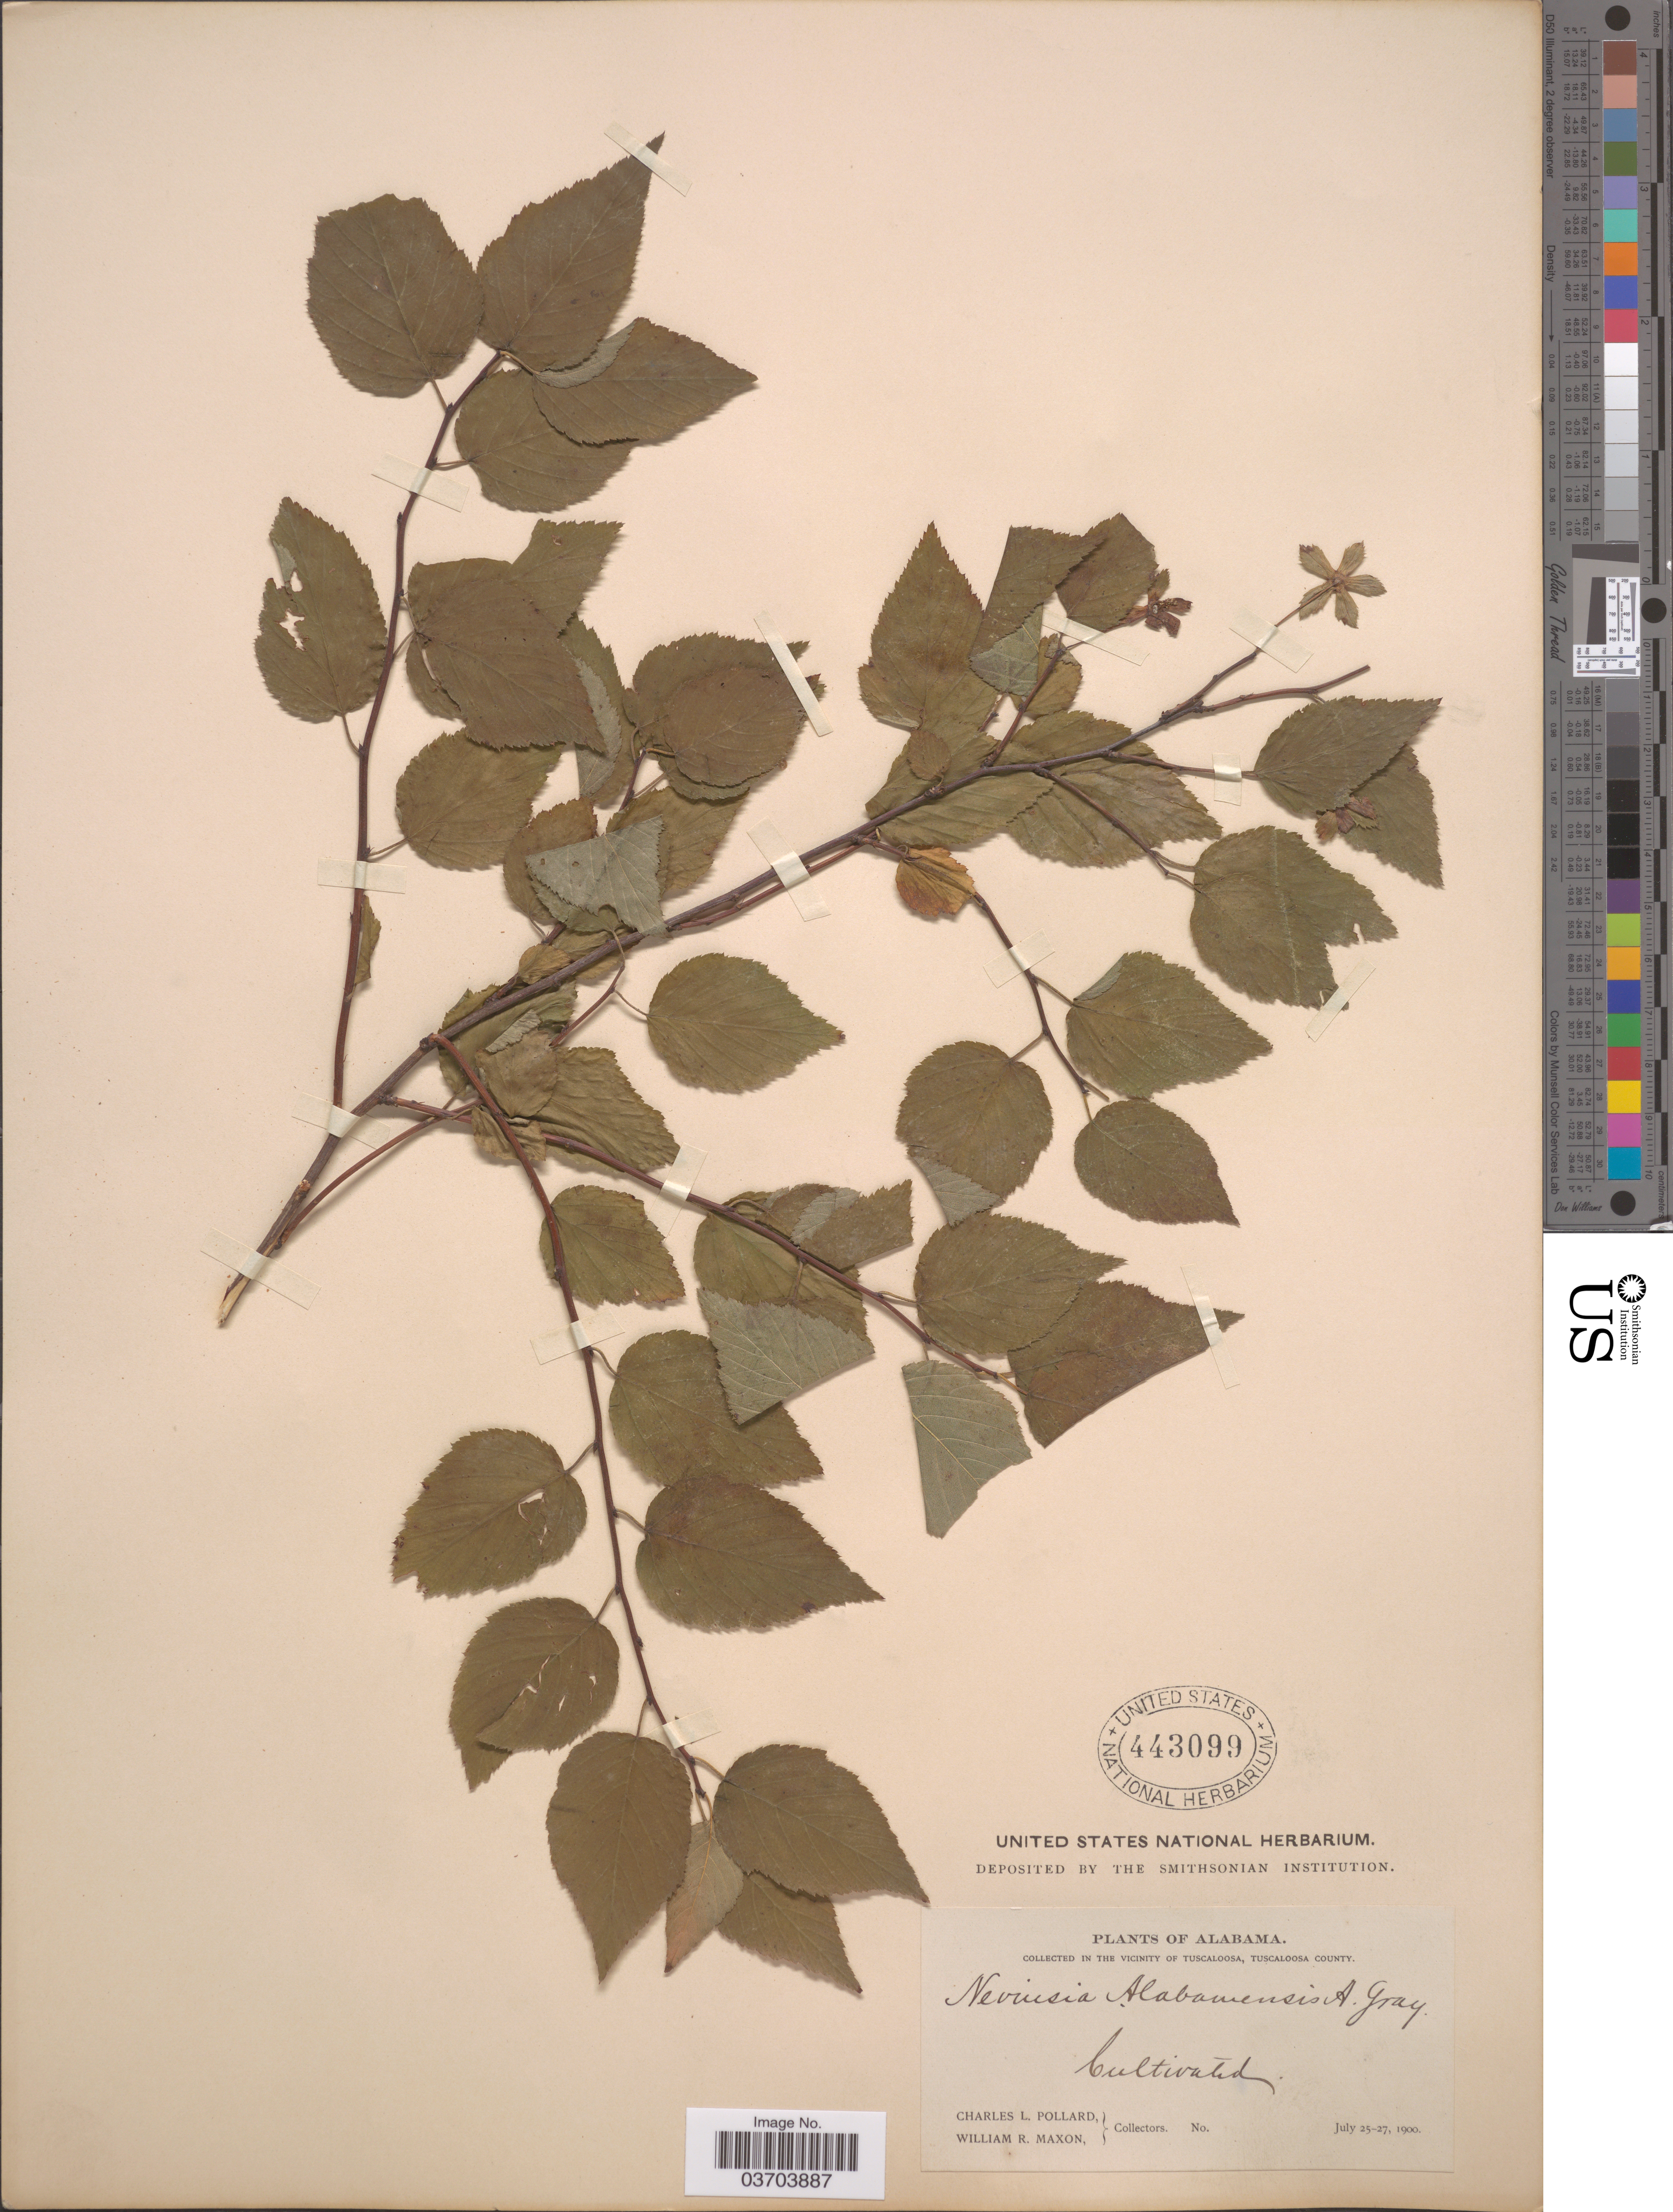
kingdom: Plantae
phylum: Tracheophyta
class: Magnoliopsida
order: Rosales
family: Rosaceae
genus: Neviusia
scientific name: Neviusia alabamensis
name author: A. Gray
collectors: C. L. Pollard & W. R. Maxon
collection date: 1900-07-25/1900-07-27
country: United States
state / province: Alabama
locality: In the Vicinity of Tuscaloosa, Tuscaloosa County.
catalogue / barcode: US 443099